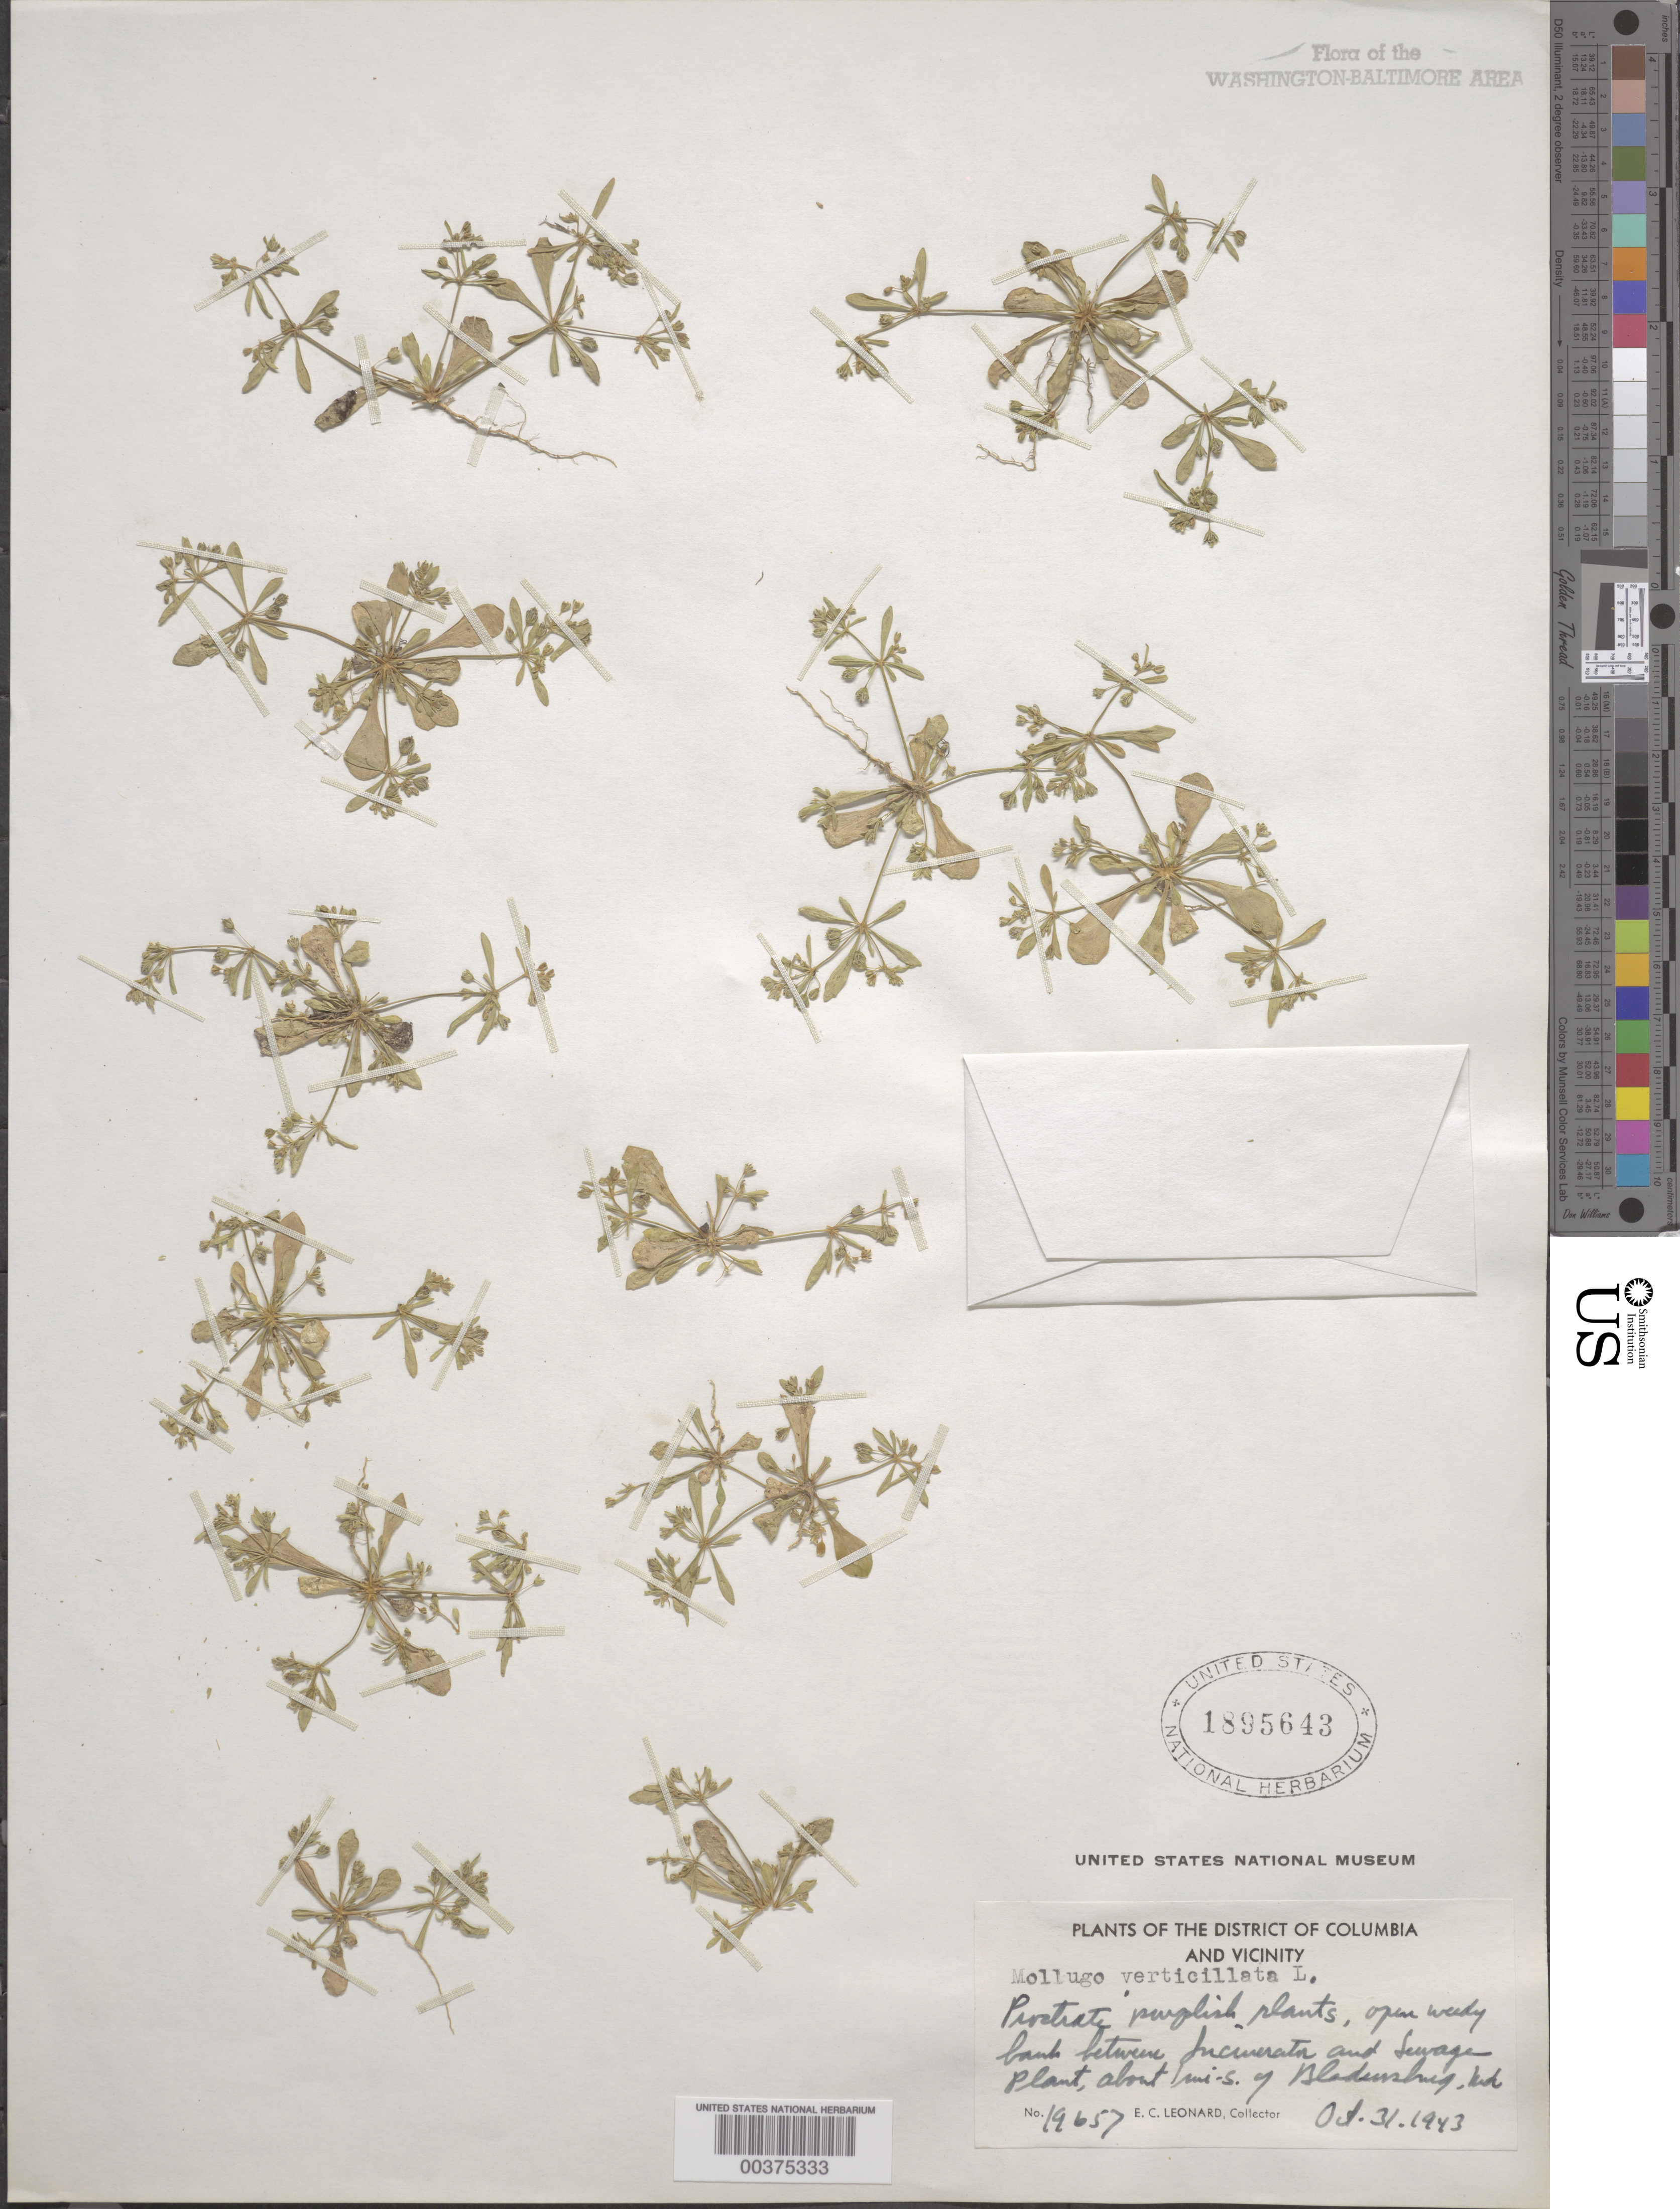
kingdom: Plantae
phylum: Tracheophyta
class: Magnoliopsida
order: Caryophyllales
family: Molluginaceae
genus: Mollugo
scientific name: Mollugo verticillata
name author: L.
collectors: E. C. Leonard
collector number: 19657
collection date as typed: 31 Oct 1943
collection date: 1943-10-31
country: United States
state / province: Maryland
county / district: Prince George's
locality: between Incinerator and Sewage Plant, south of Bladensburg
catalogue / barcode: US 1895643